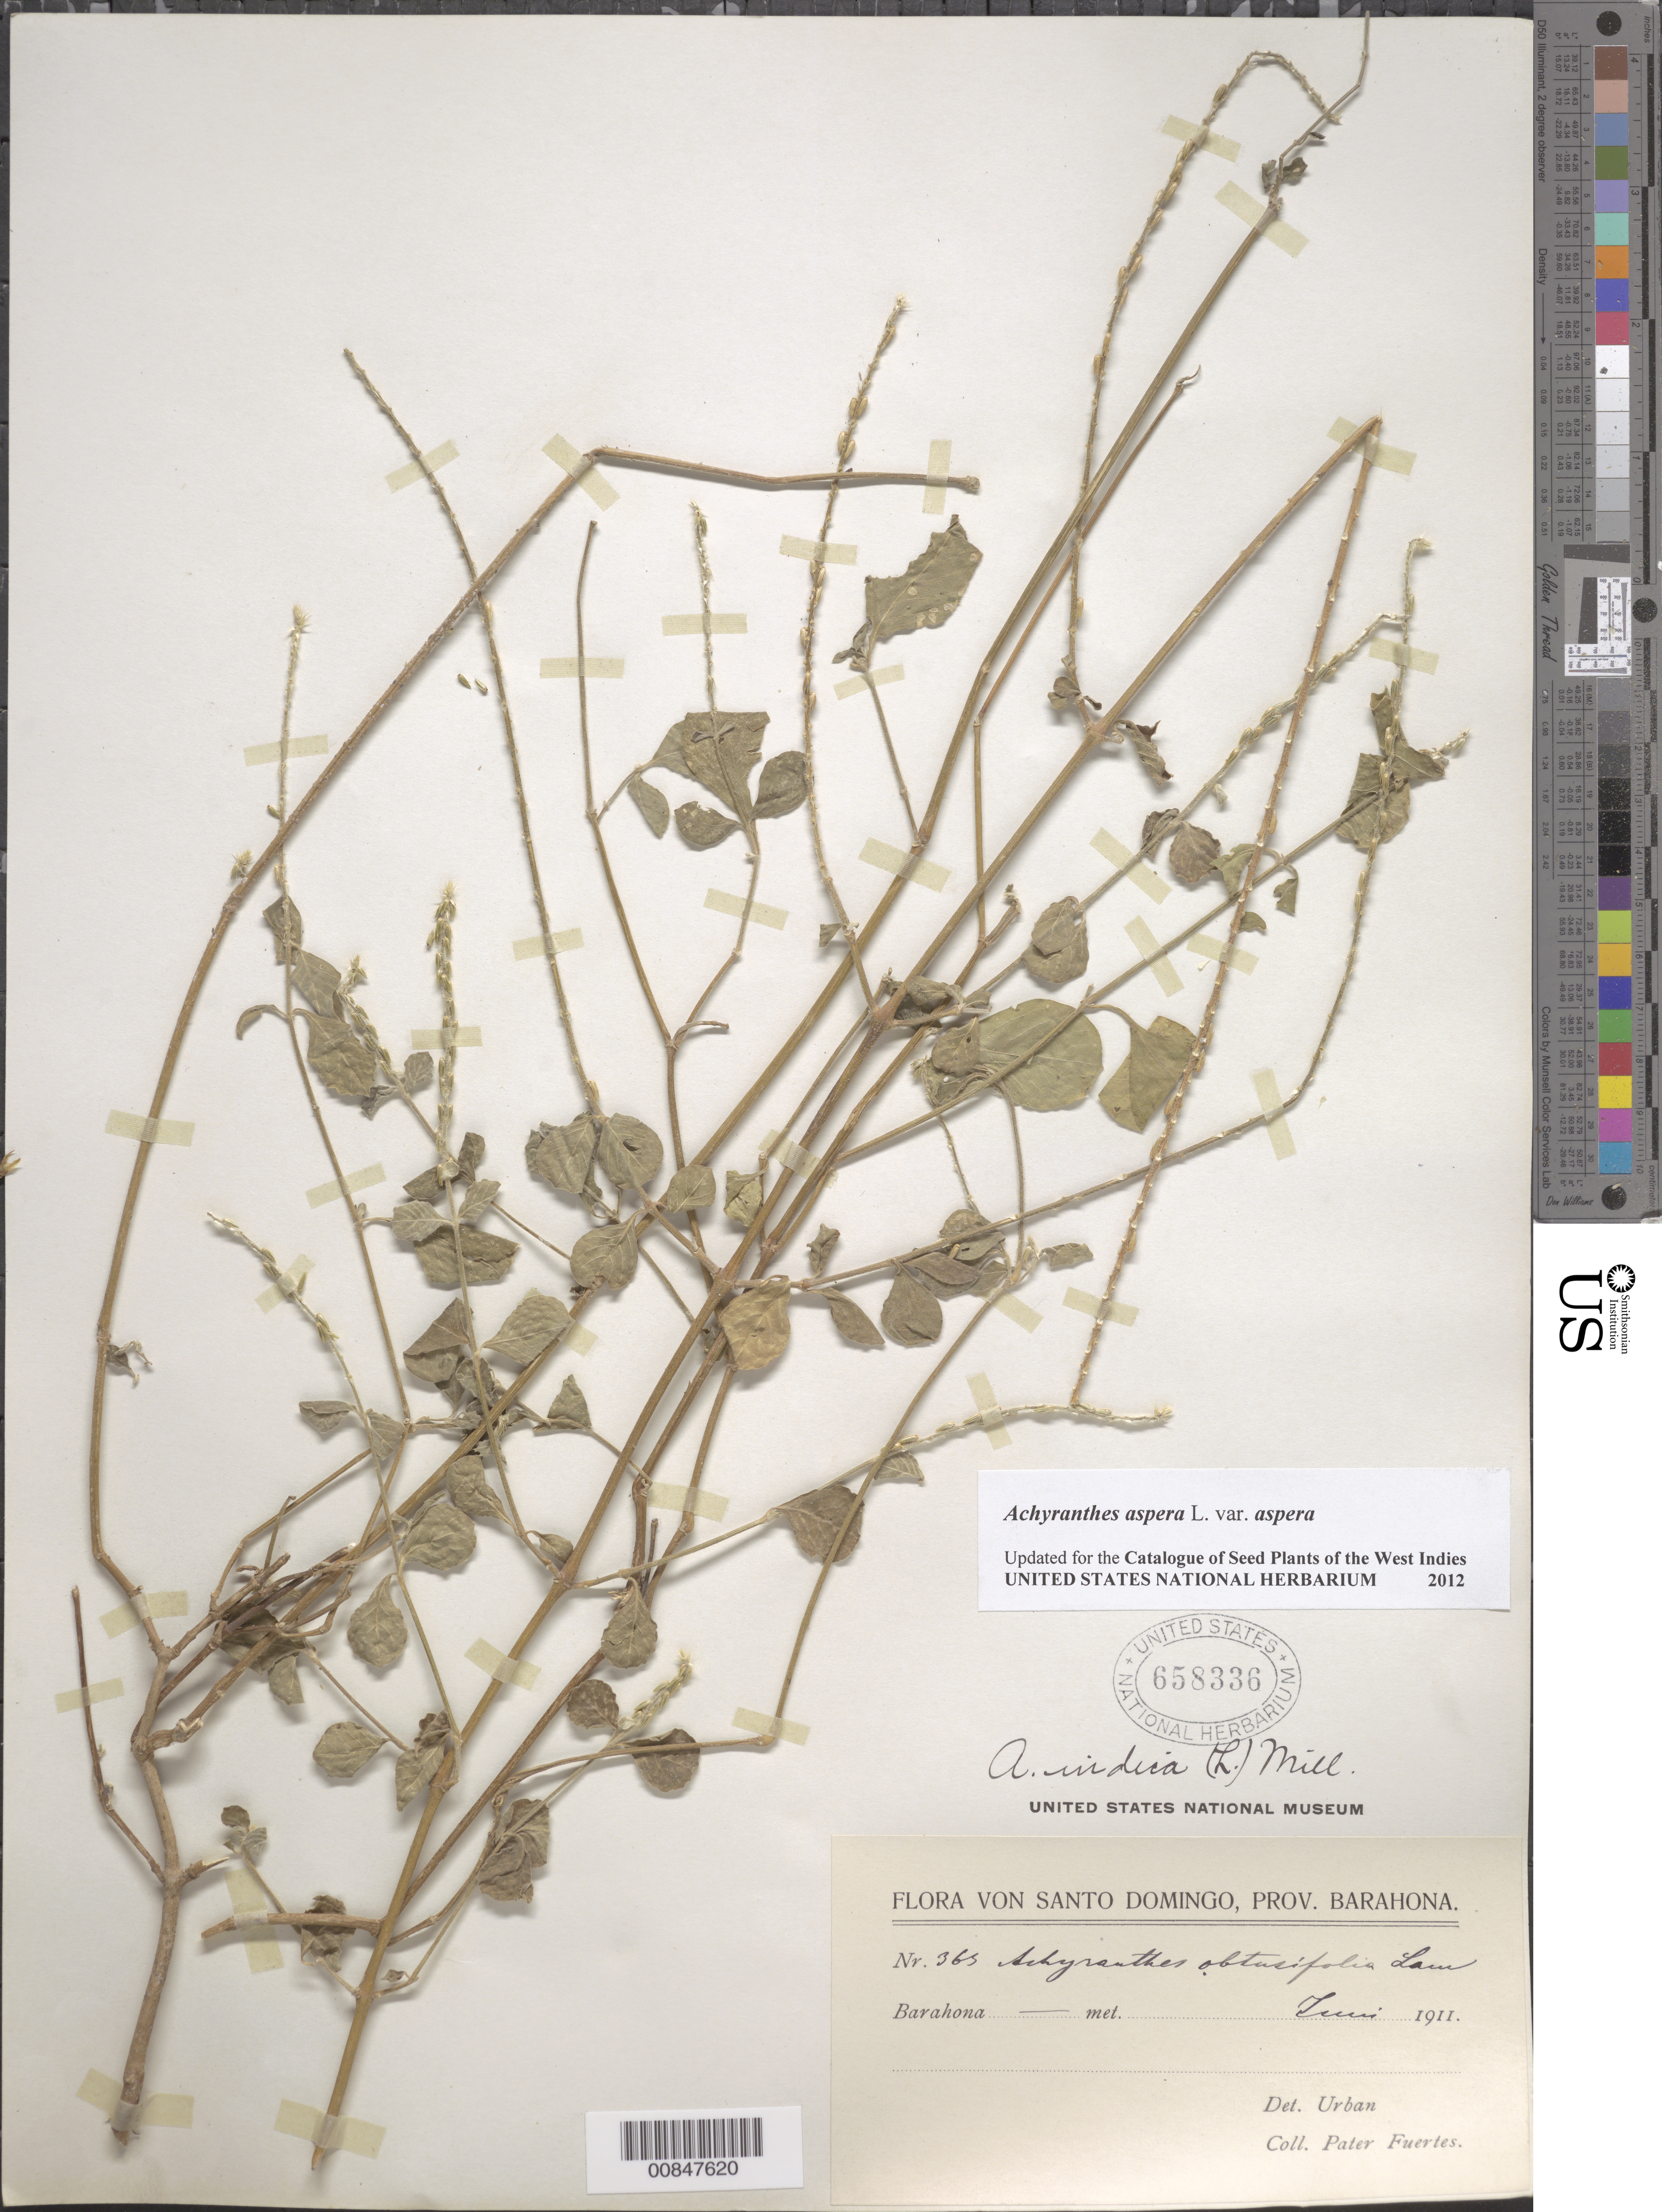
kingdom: Plantae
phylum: Tracheophyta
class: Magnoliopsida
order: Caryophyllales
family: Amaranthaceae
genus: Achyranthes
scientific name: Achyranthes aspera var. aspera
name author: L.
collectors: M. D. Fuertes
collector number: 365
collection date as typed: Jun 1911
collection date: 1911-06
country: Dominican Republic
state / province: Barahona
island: Hispaniola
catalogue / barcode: US 658336